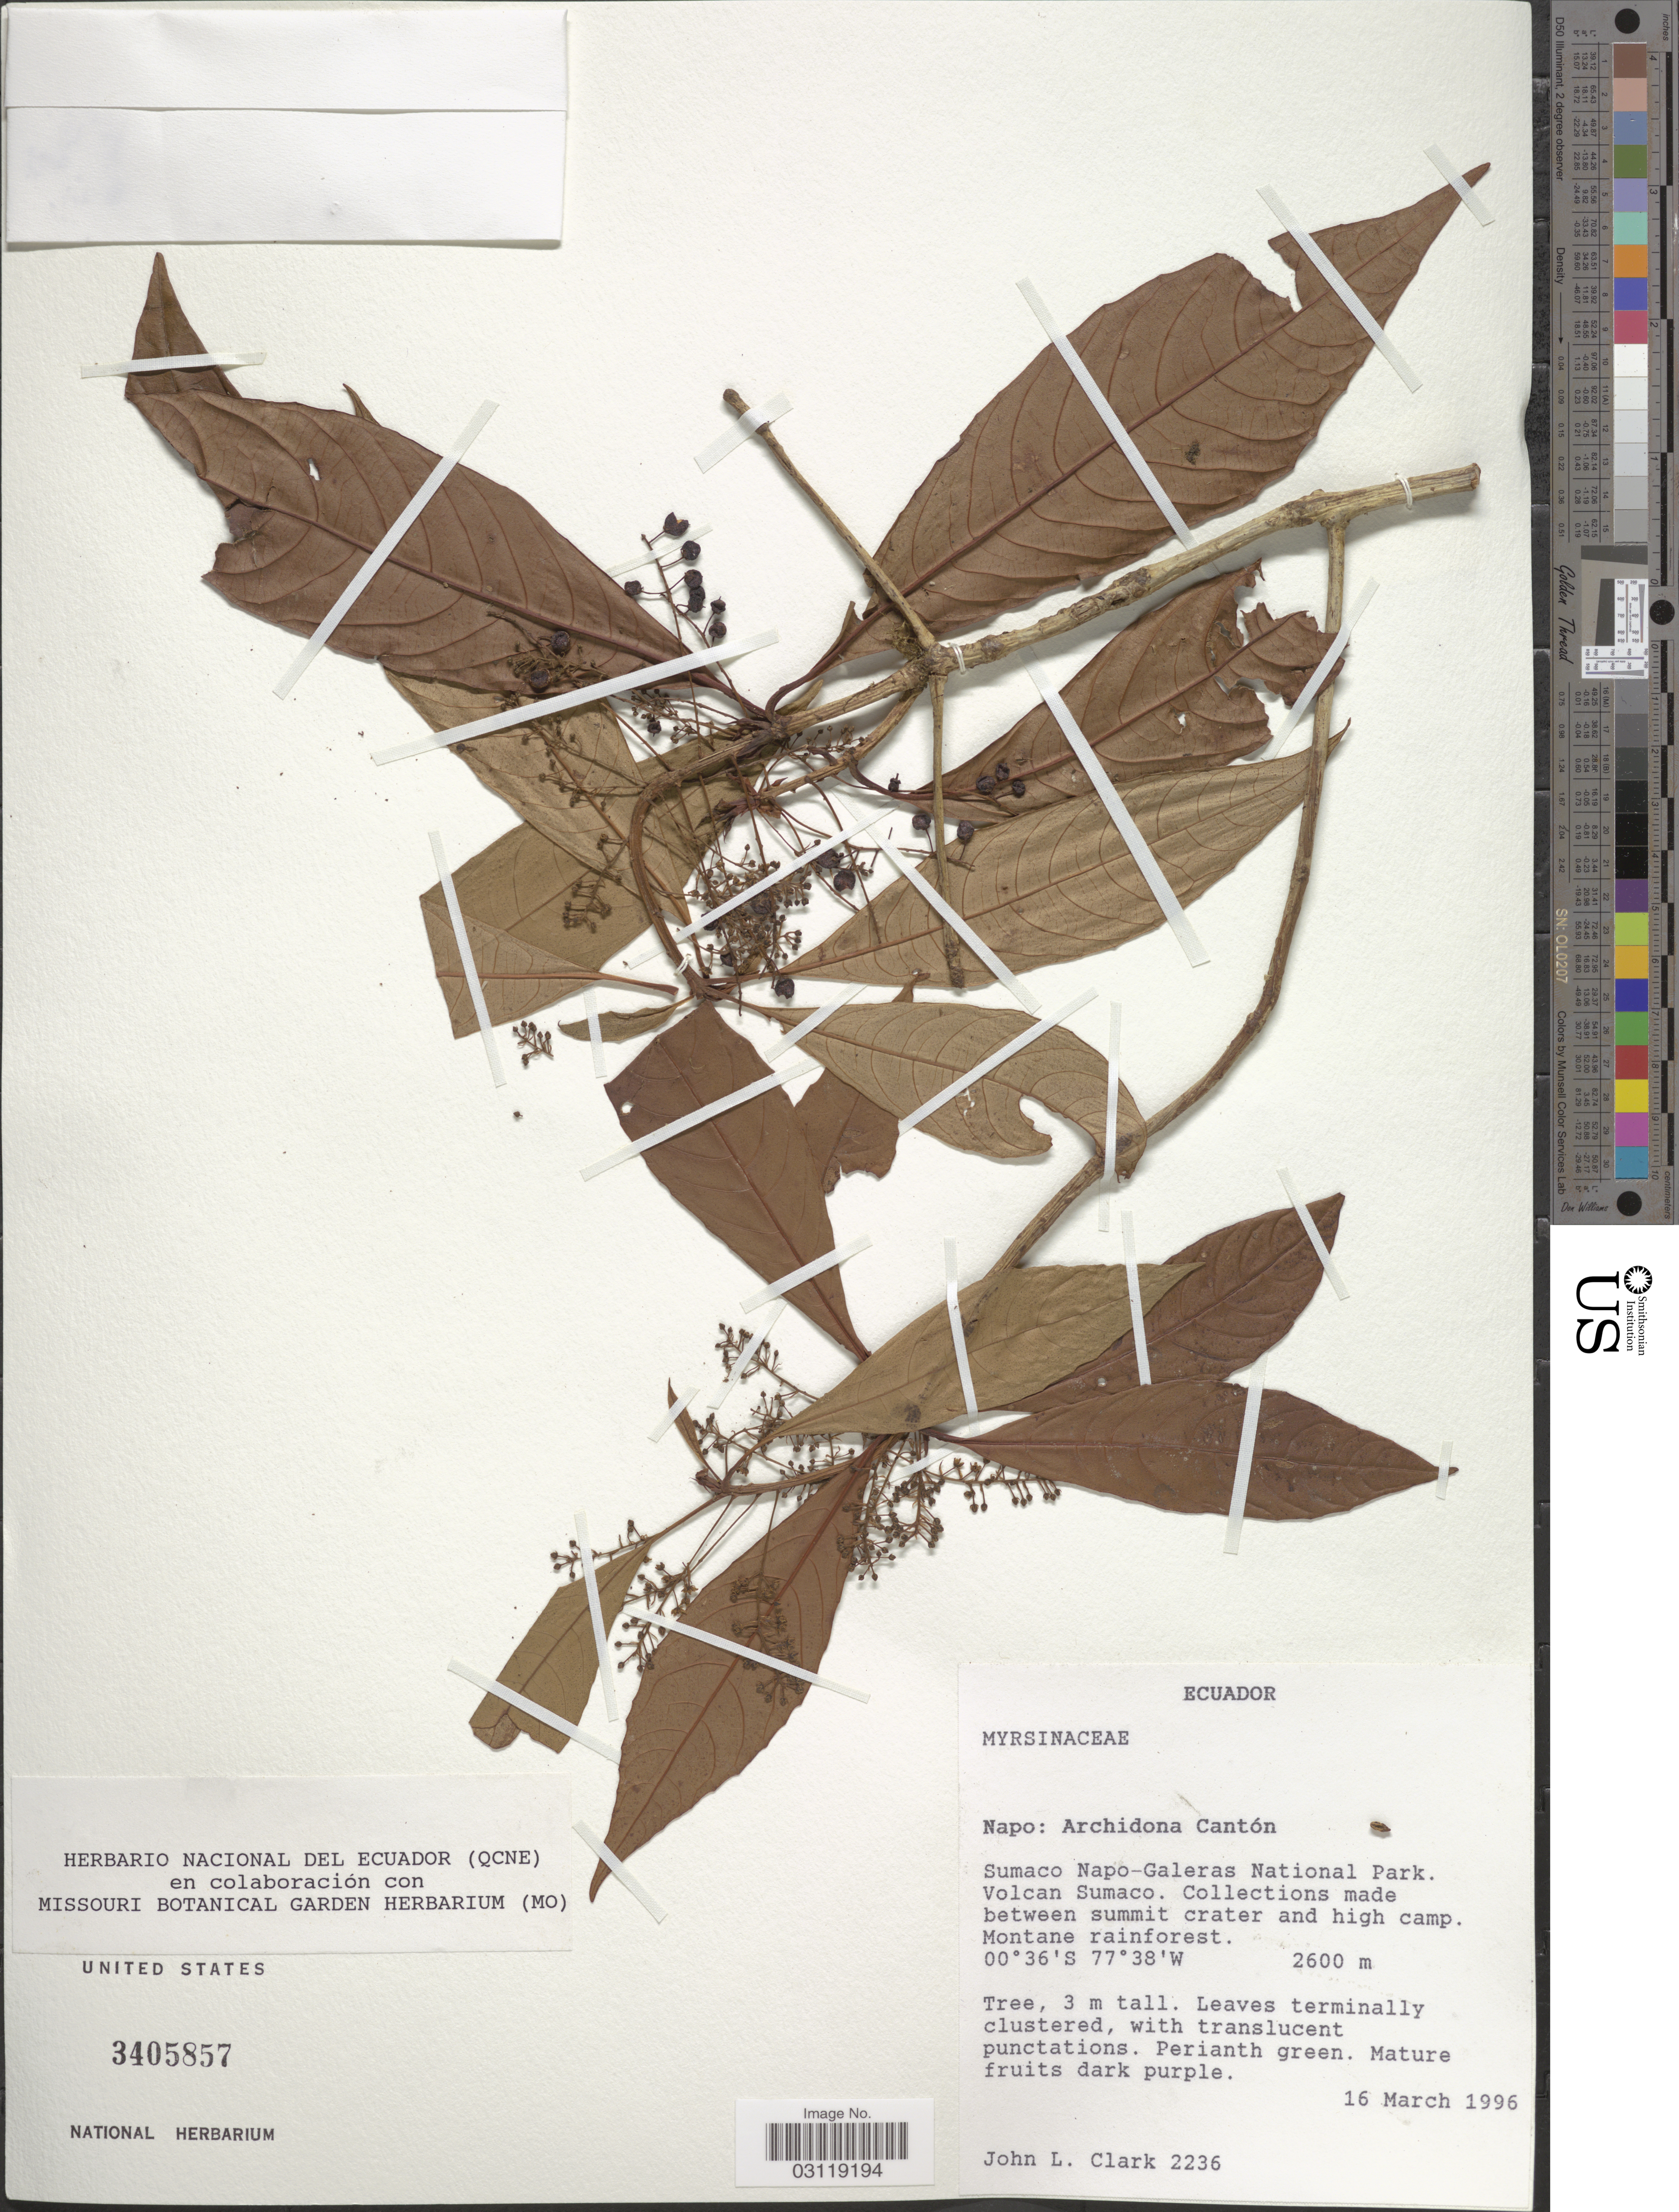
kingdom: Plantae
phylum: Tracheophyta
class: Magnoliopsida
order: Ericales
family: Primulaceae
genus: Cybianthus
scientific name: Cybianthus pastensis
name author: (Mez) G. Agostini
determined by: Pipoly, J. J.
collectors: J. L. Clark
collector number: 2236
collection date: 1996-03-16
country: Ecuador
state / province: Napo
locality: Archidona Cantón. Sumaco Napo-Galeras National Park. Volcan Sumaco. Between summit crater and high camp.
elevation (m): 2600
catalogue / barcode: US 3405857